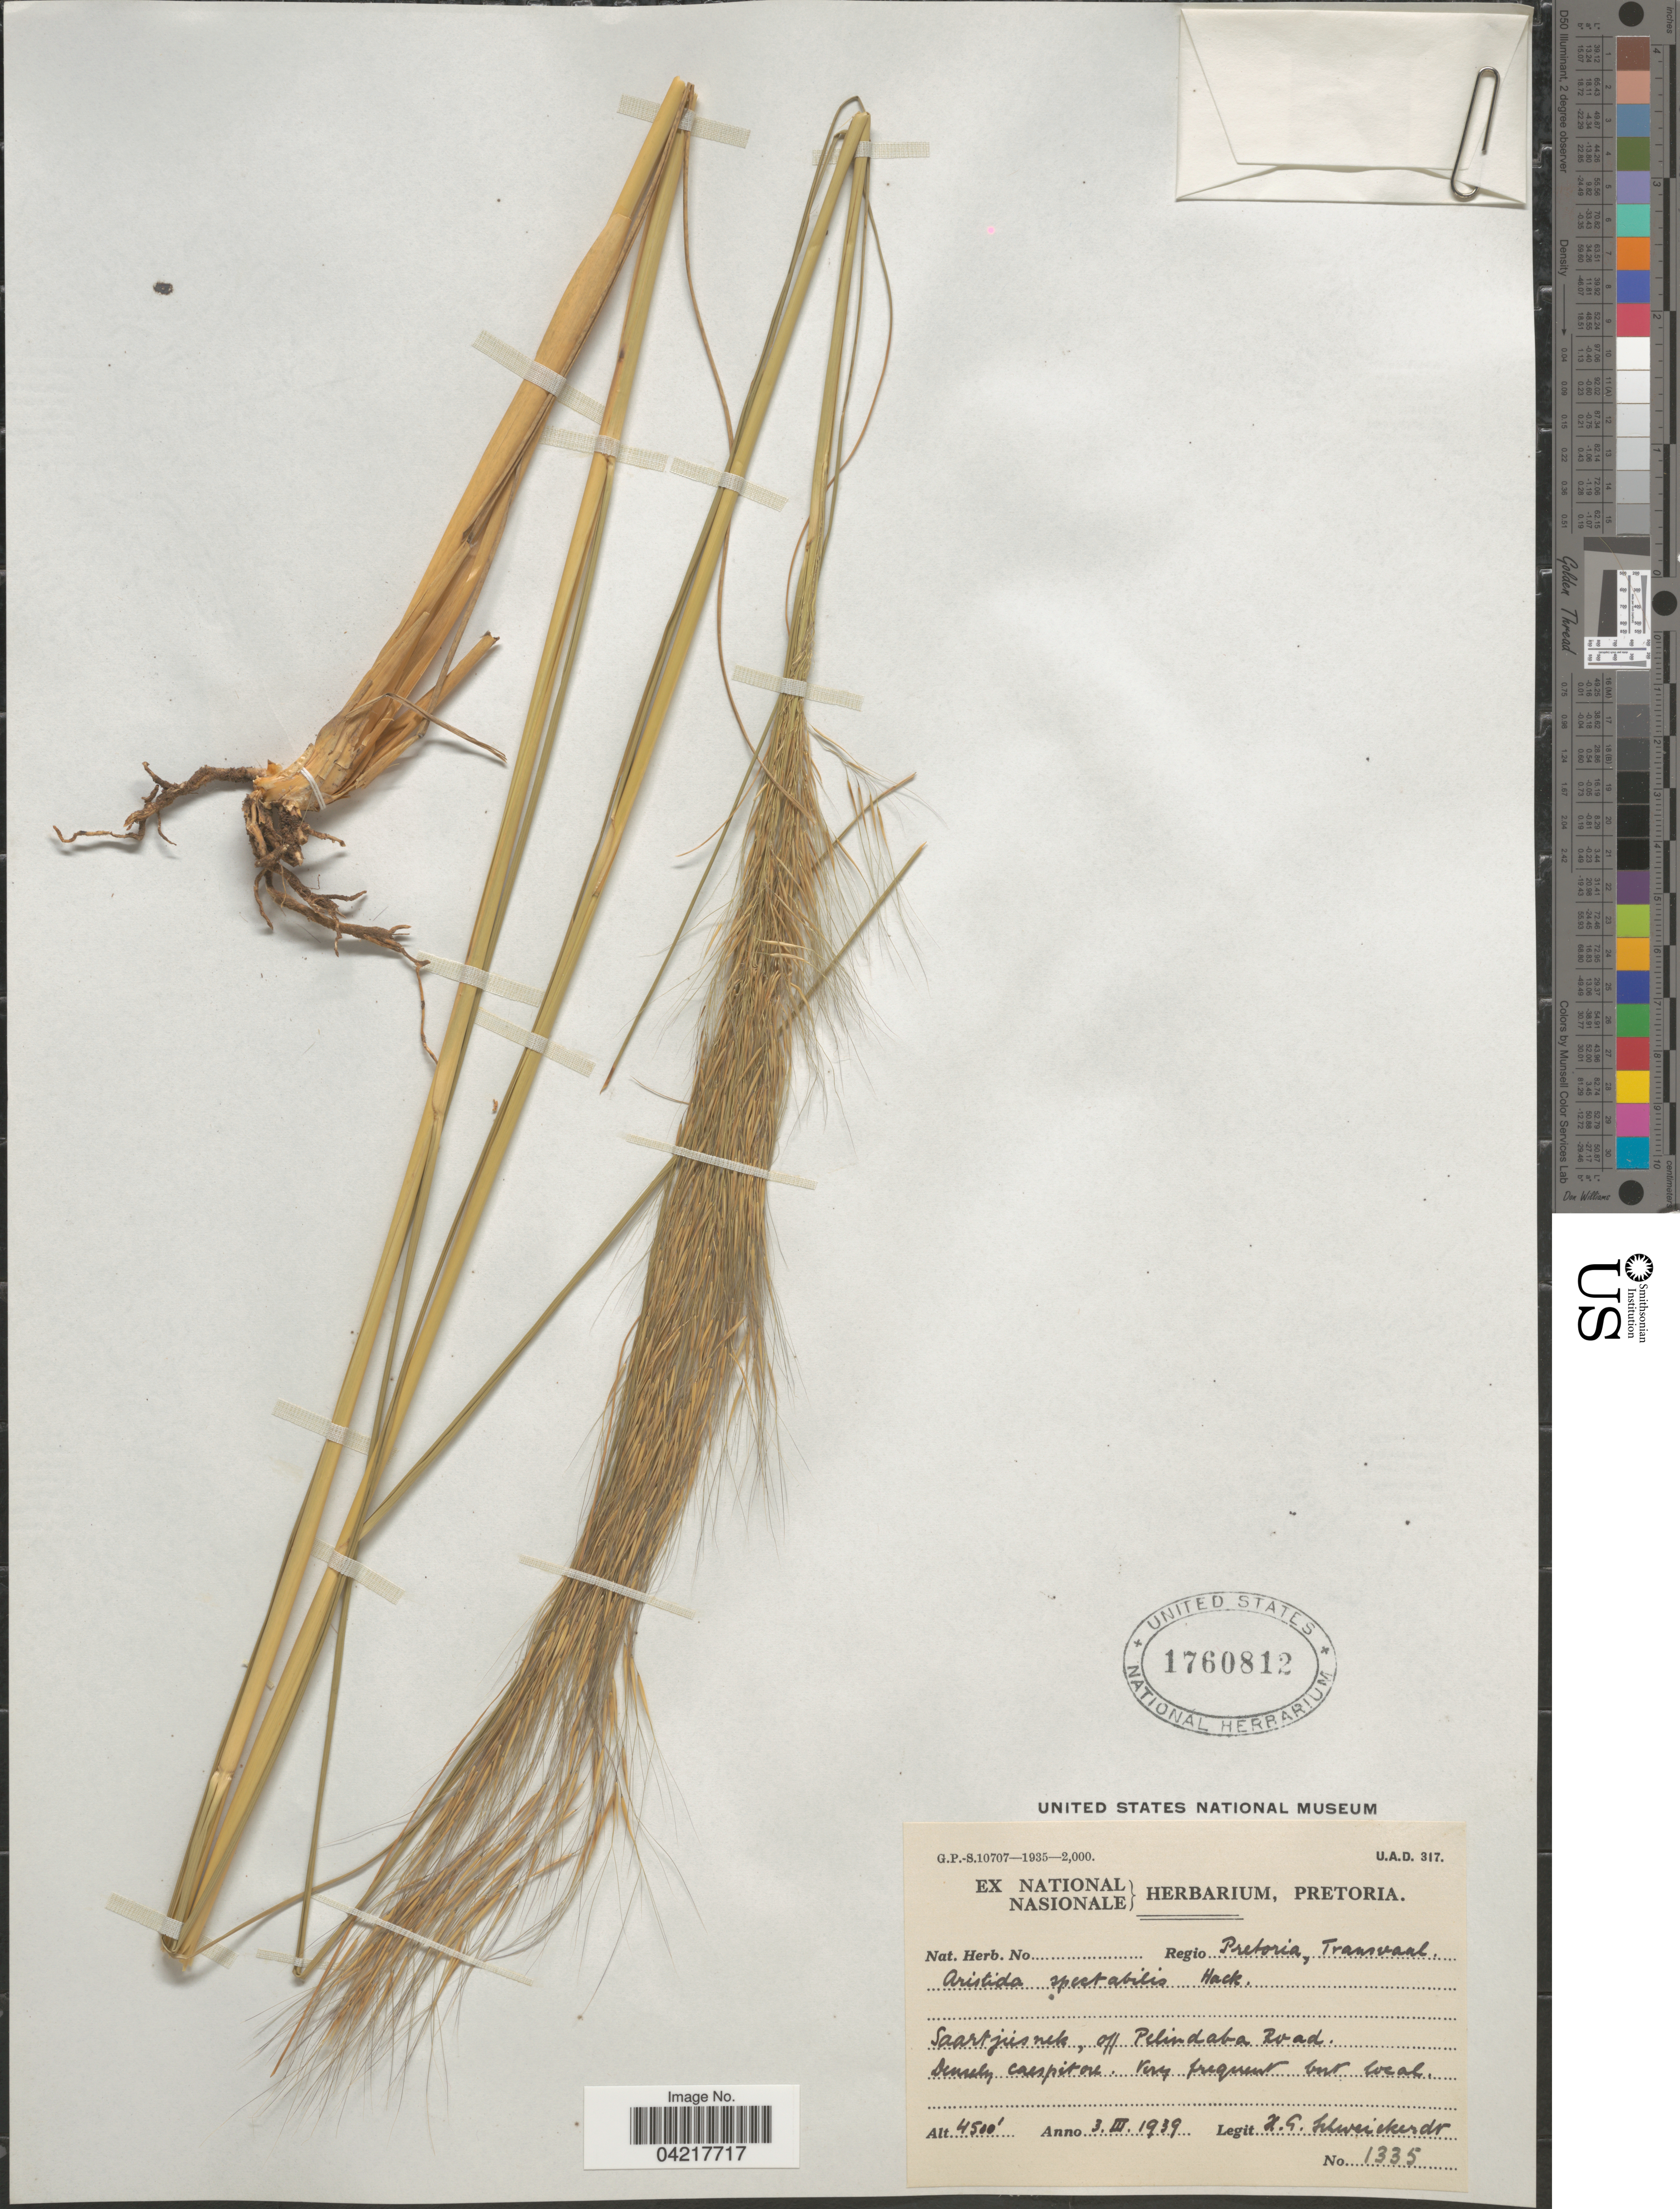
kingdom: Plantae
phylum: Tracheophyta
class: Liliopsida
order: Poales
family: Poaceae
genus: Aristida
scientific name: Aristida spectabilis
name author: Hack.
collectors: H. Schweickerdt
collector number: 1335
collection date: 1939-03-03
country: South Africa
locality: Regio Pretoria, Transvaal. Saartjiesnek, off Pelindaba Road.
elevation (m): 1372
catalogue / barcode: US 1760812